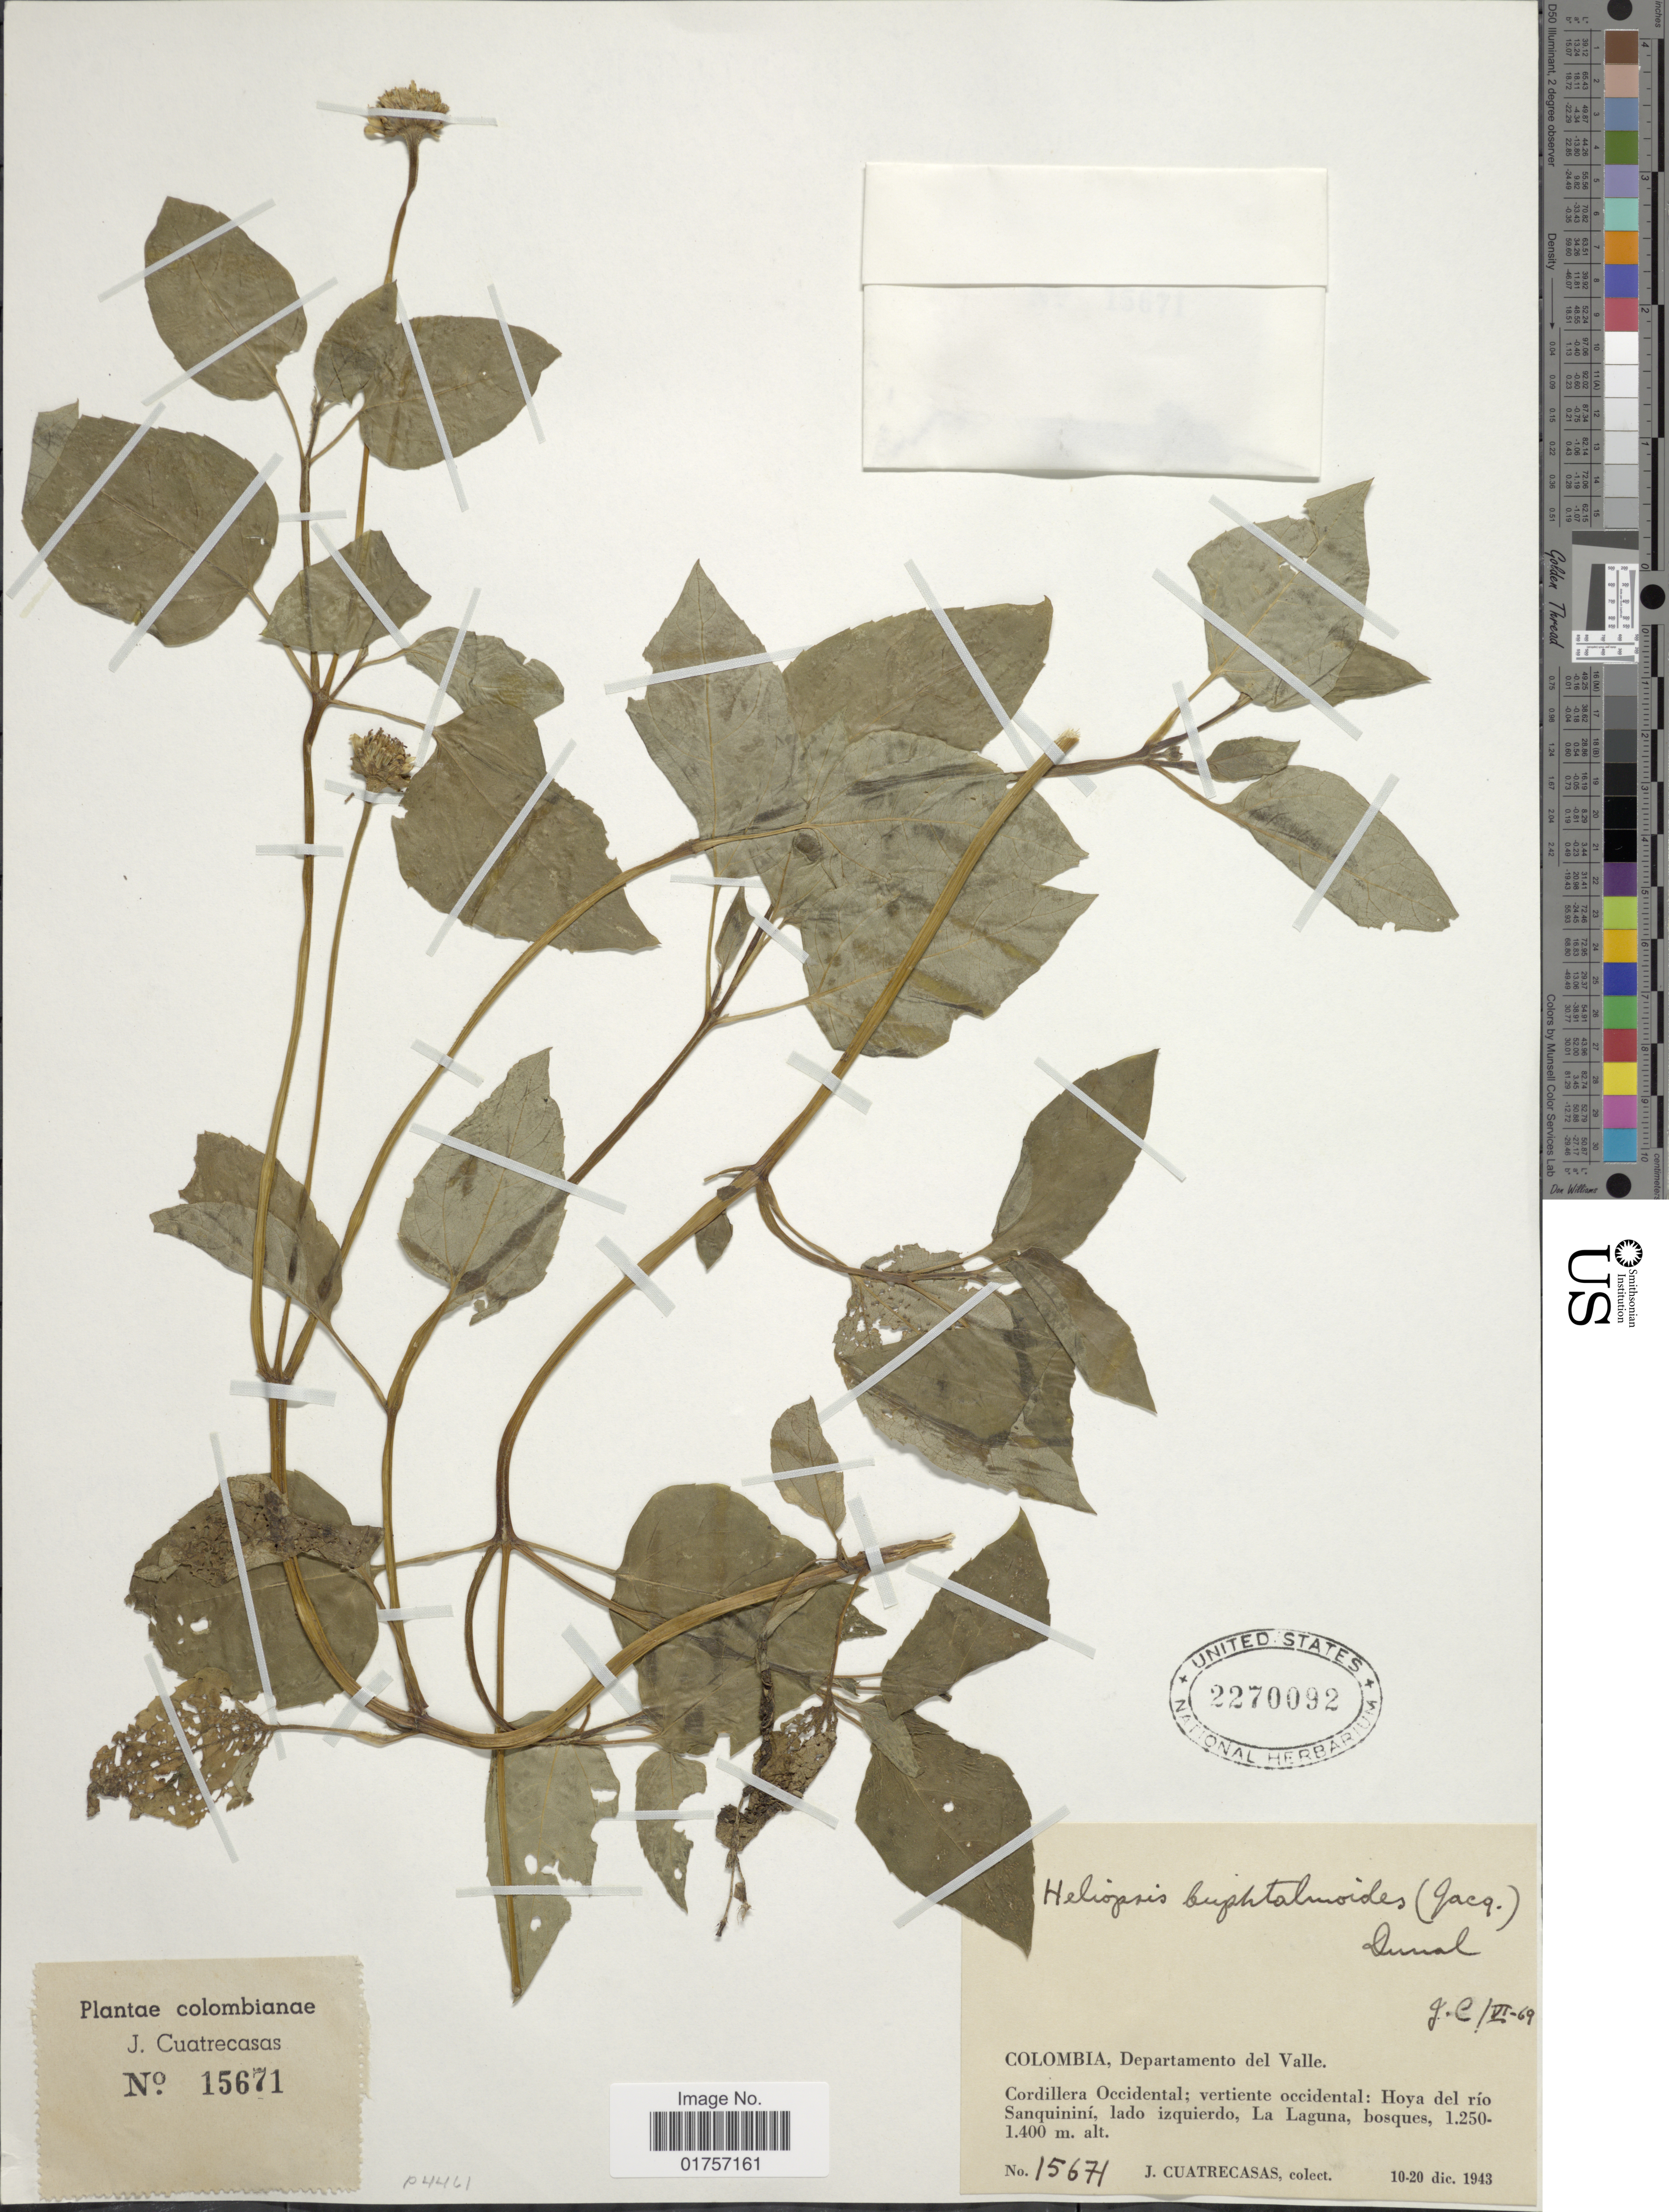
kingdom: Plantae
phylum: Tracheophyta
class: Magnoliopsida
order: Asterales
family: Asteraceae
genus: Heliopsis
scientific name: Heliopsis buphthalmoides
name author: (Jacq.) Dunal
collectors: J. Cuatrecasas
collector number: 15671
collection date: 1943-12-10/1943-12-20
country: Colombia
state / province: Valle del Cauca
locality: Cordillera Occidental; vertiente occidental: Hoya del río Sanquininí, lado izquierdo, La Laguna, bosques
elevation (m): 1250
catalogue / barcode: US 2270092